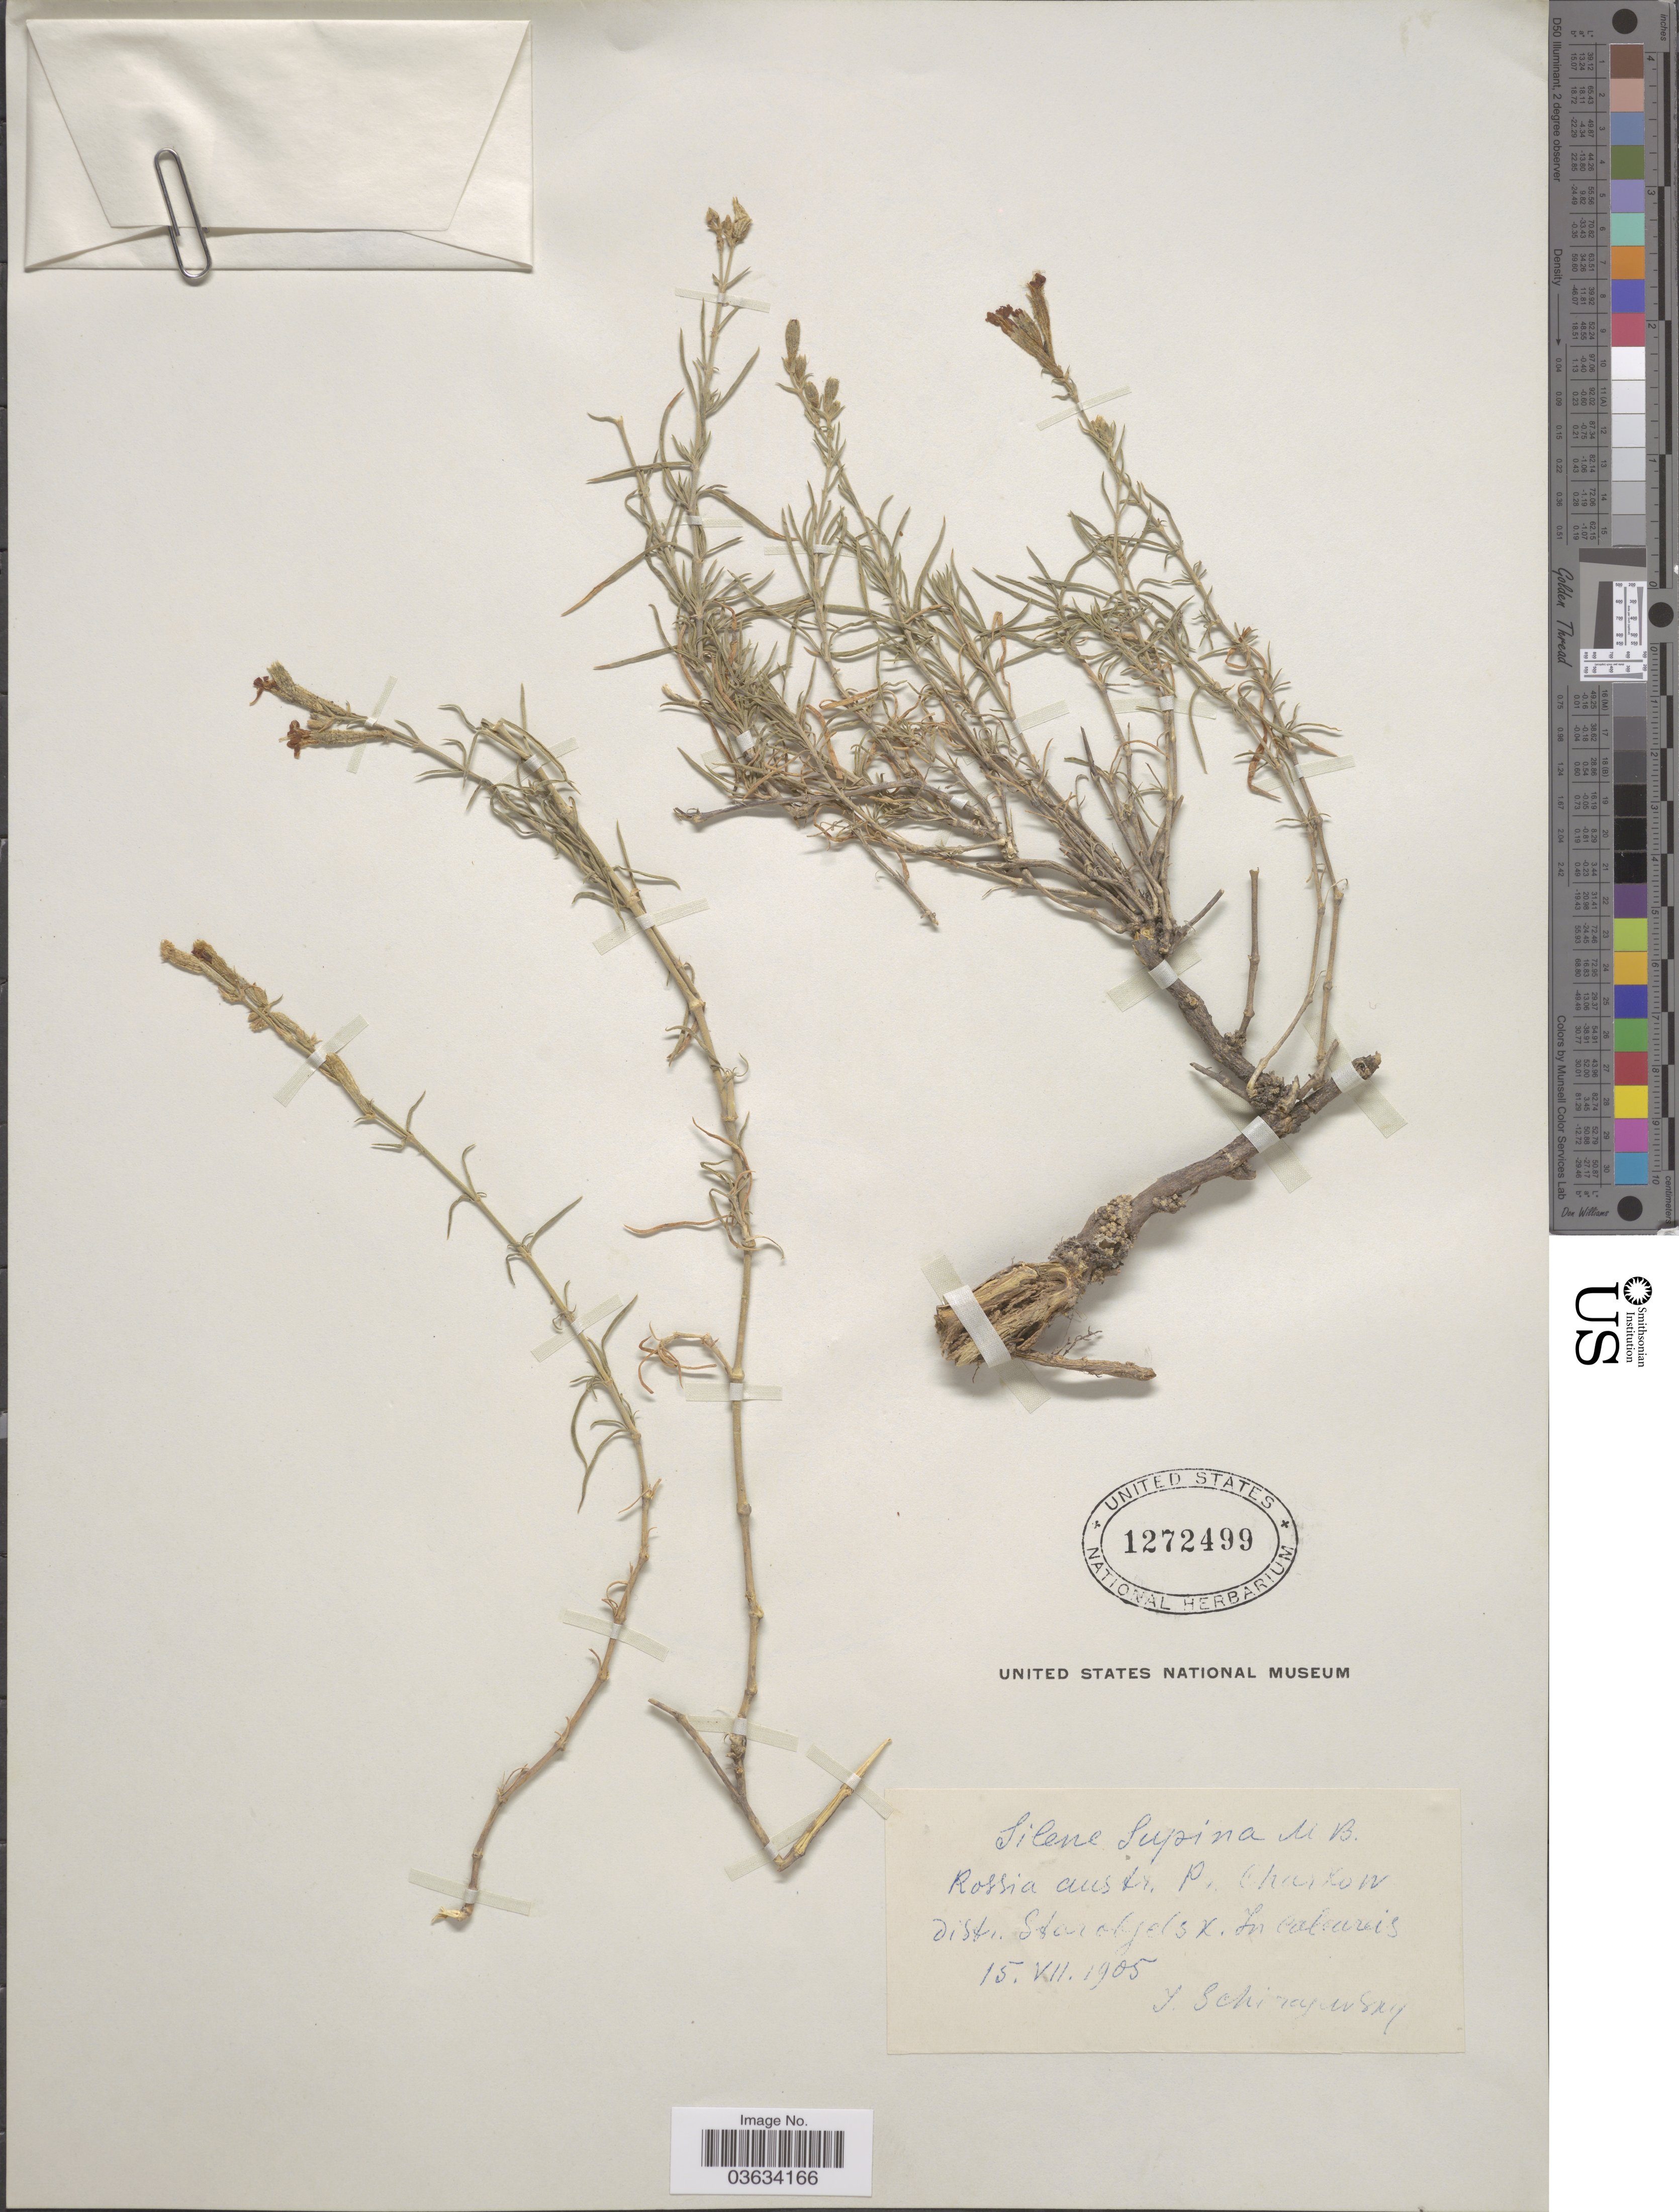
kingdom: Plantae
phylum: Tracheophyta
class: Magnoliopsida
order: Caryophyllales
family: Caryophyllaceae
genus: Silene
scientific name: Silene supina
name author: M. Bieb.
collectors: J. Schiraevsky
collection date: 1905-07-15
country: Ukraine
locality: Rossia austr. P. Chakow. Distr. Starobjelsk.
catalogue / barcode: US 1272499